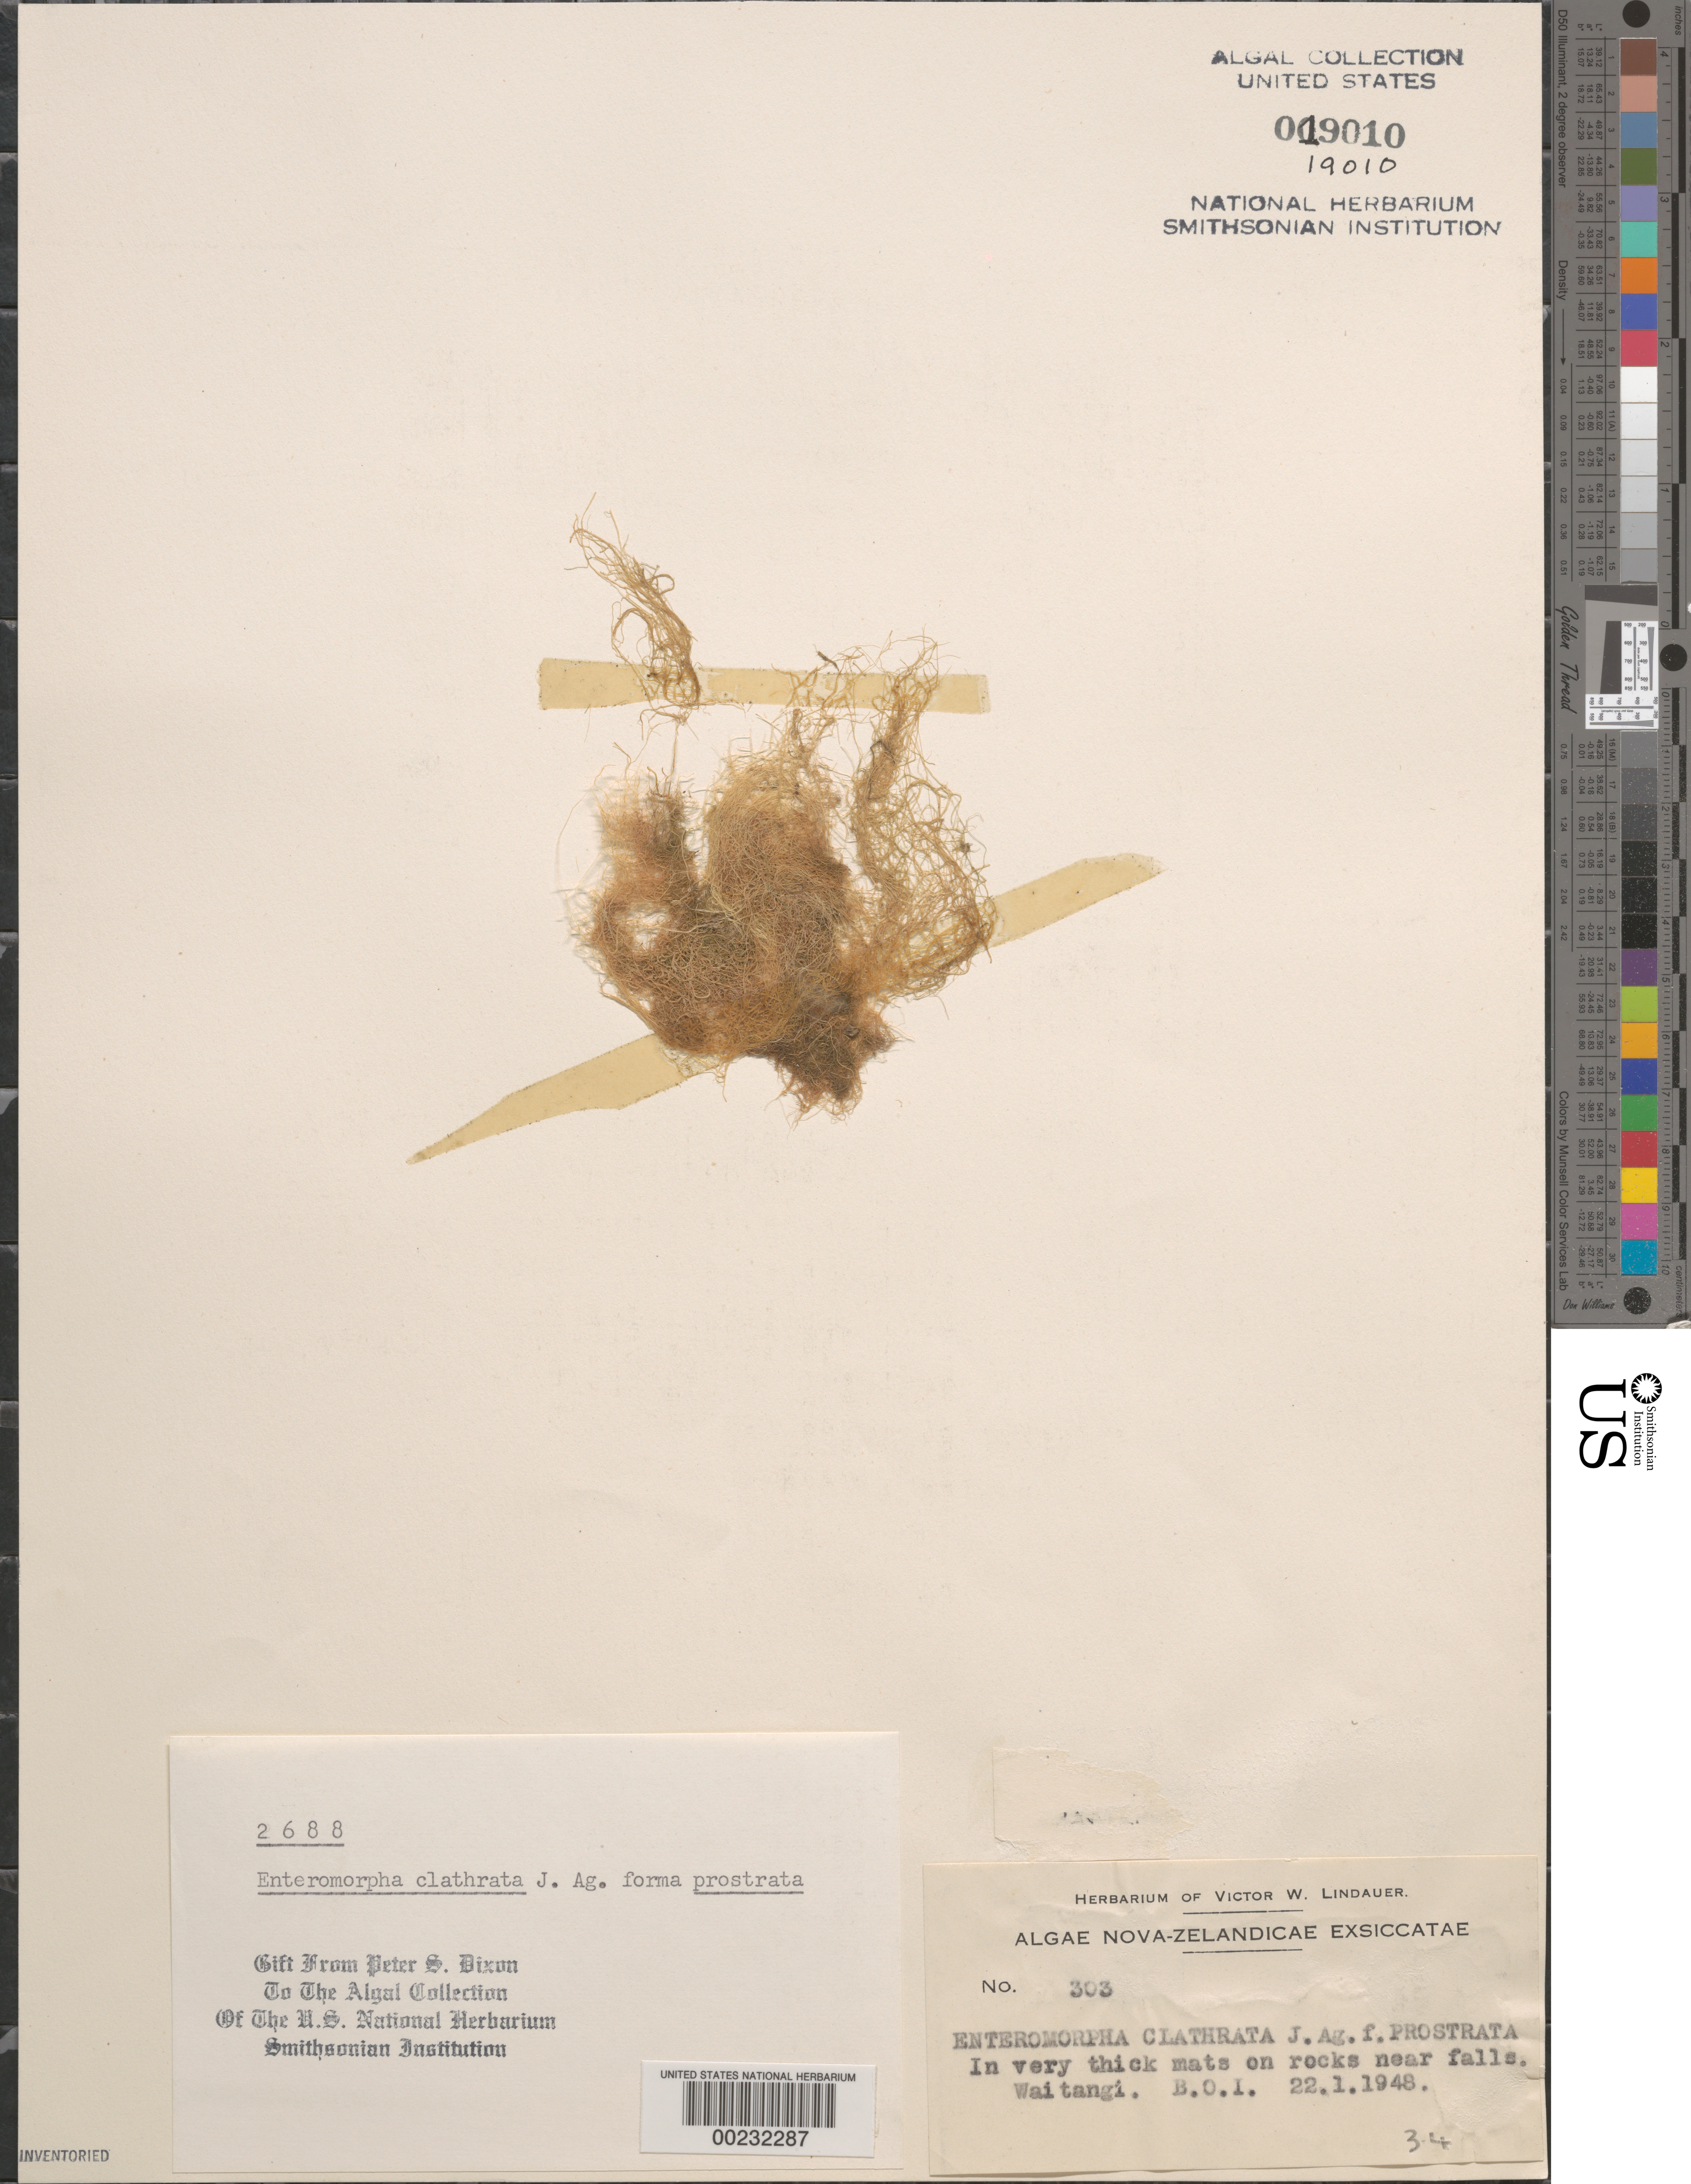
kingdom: Plantae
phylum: Chlorophyta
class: Ulvophyceae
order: Ulvales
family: Ulvaceae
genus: Ulva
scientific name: Ulva clathrata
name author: (Roth) C. Agardh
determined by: Algae name updating Project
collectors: V. Lindauer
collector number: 303 & PSD 2688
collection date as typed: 22 Jan 1948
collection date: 1948-01-22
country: New Zealand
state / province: Northland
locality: Bay of islands, waitangi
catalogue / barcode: US 19010